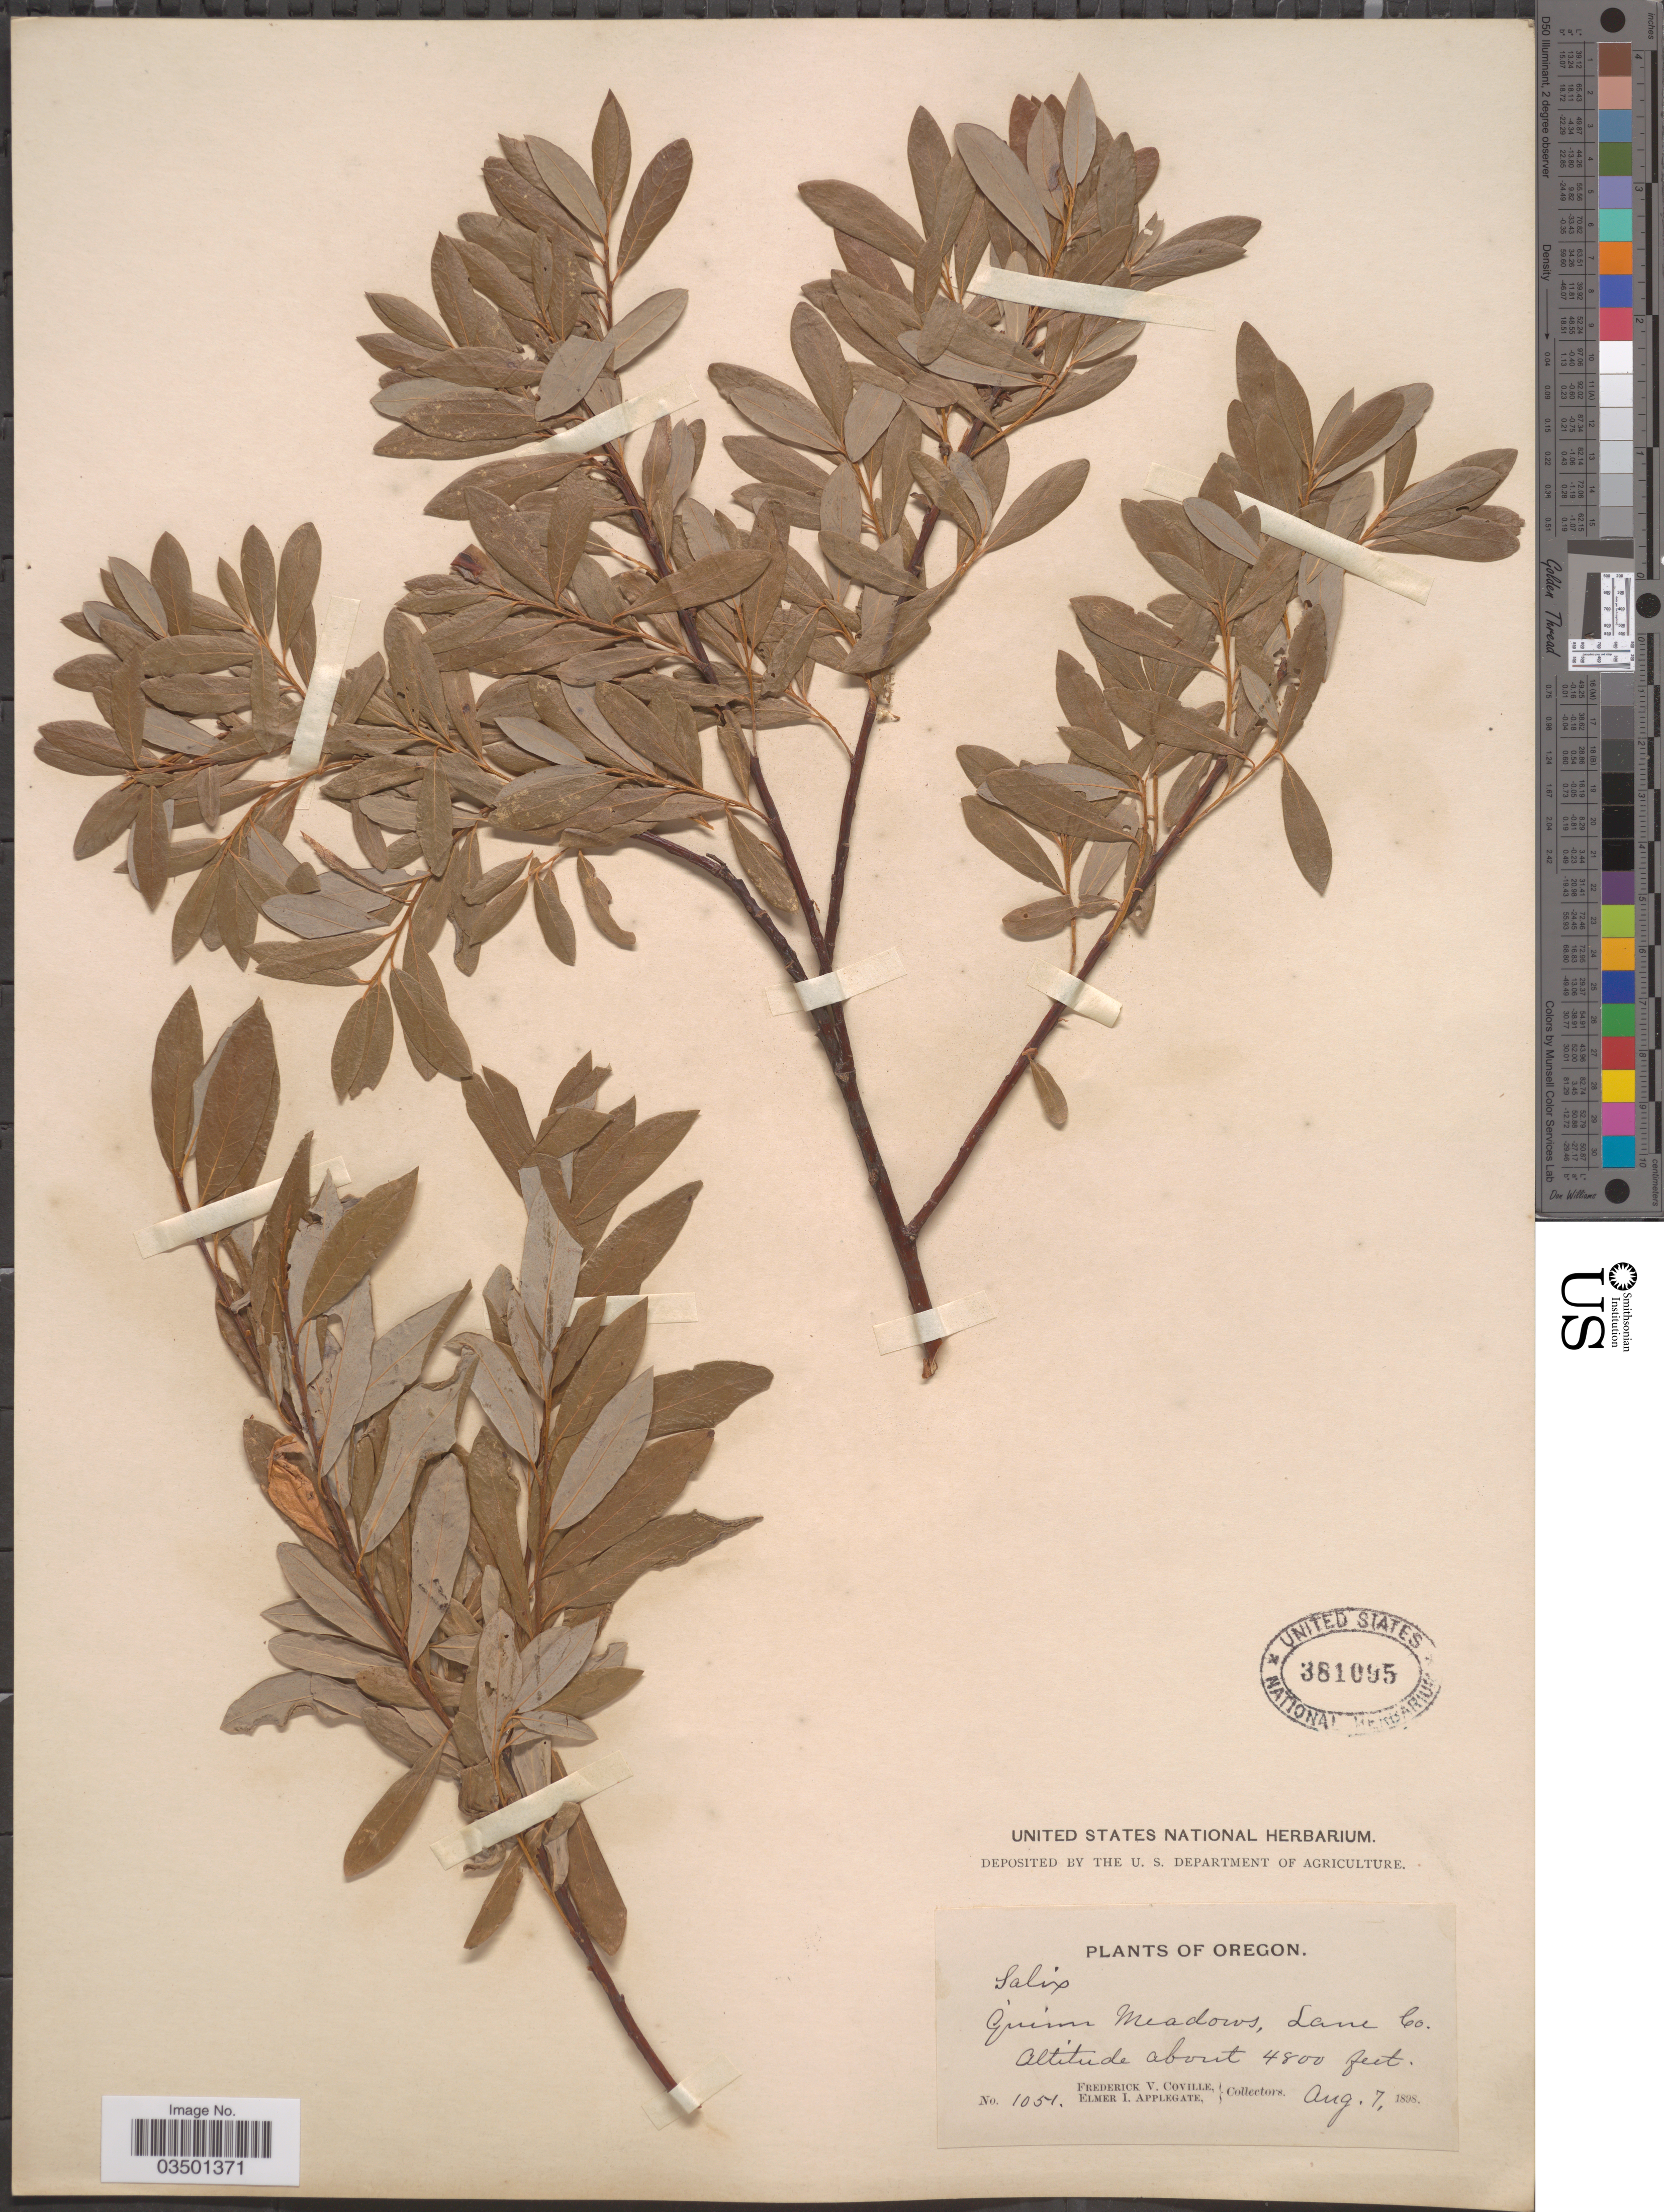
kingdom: Plantae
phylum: Tracheophyta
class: Magnoliopsida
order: Malpighiales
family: Salicaceae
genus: Salix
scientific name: Salix lasiolepis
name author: Benth.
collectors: F. V. Coville & E. I. Applegate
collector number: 1051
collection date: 1898-08-07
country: United States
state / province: Oregon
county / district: Lane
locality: Quinn Meadows, Lane Co.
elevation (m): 1463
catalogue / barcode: US 381095